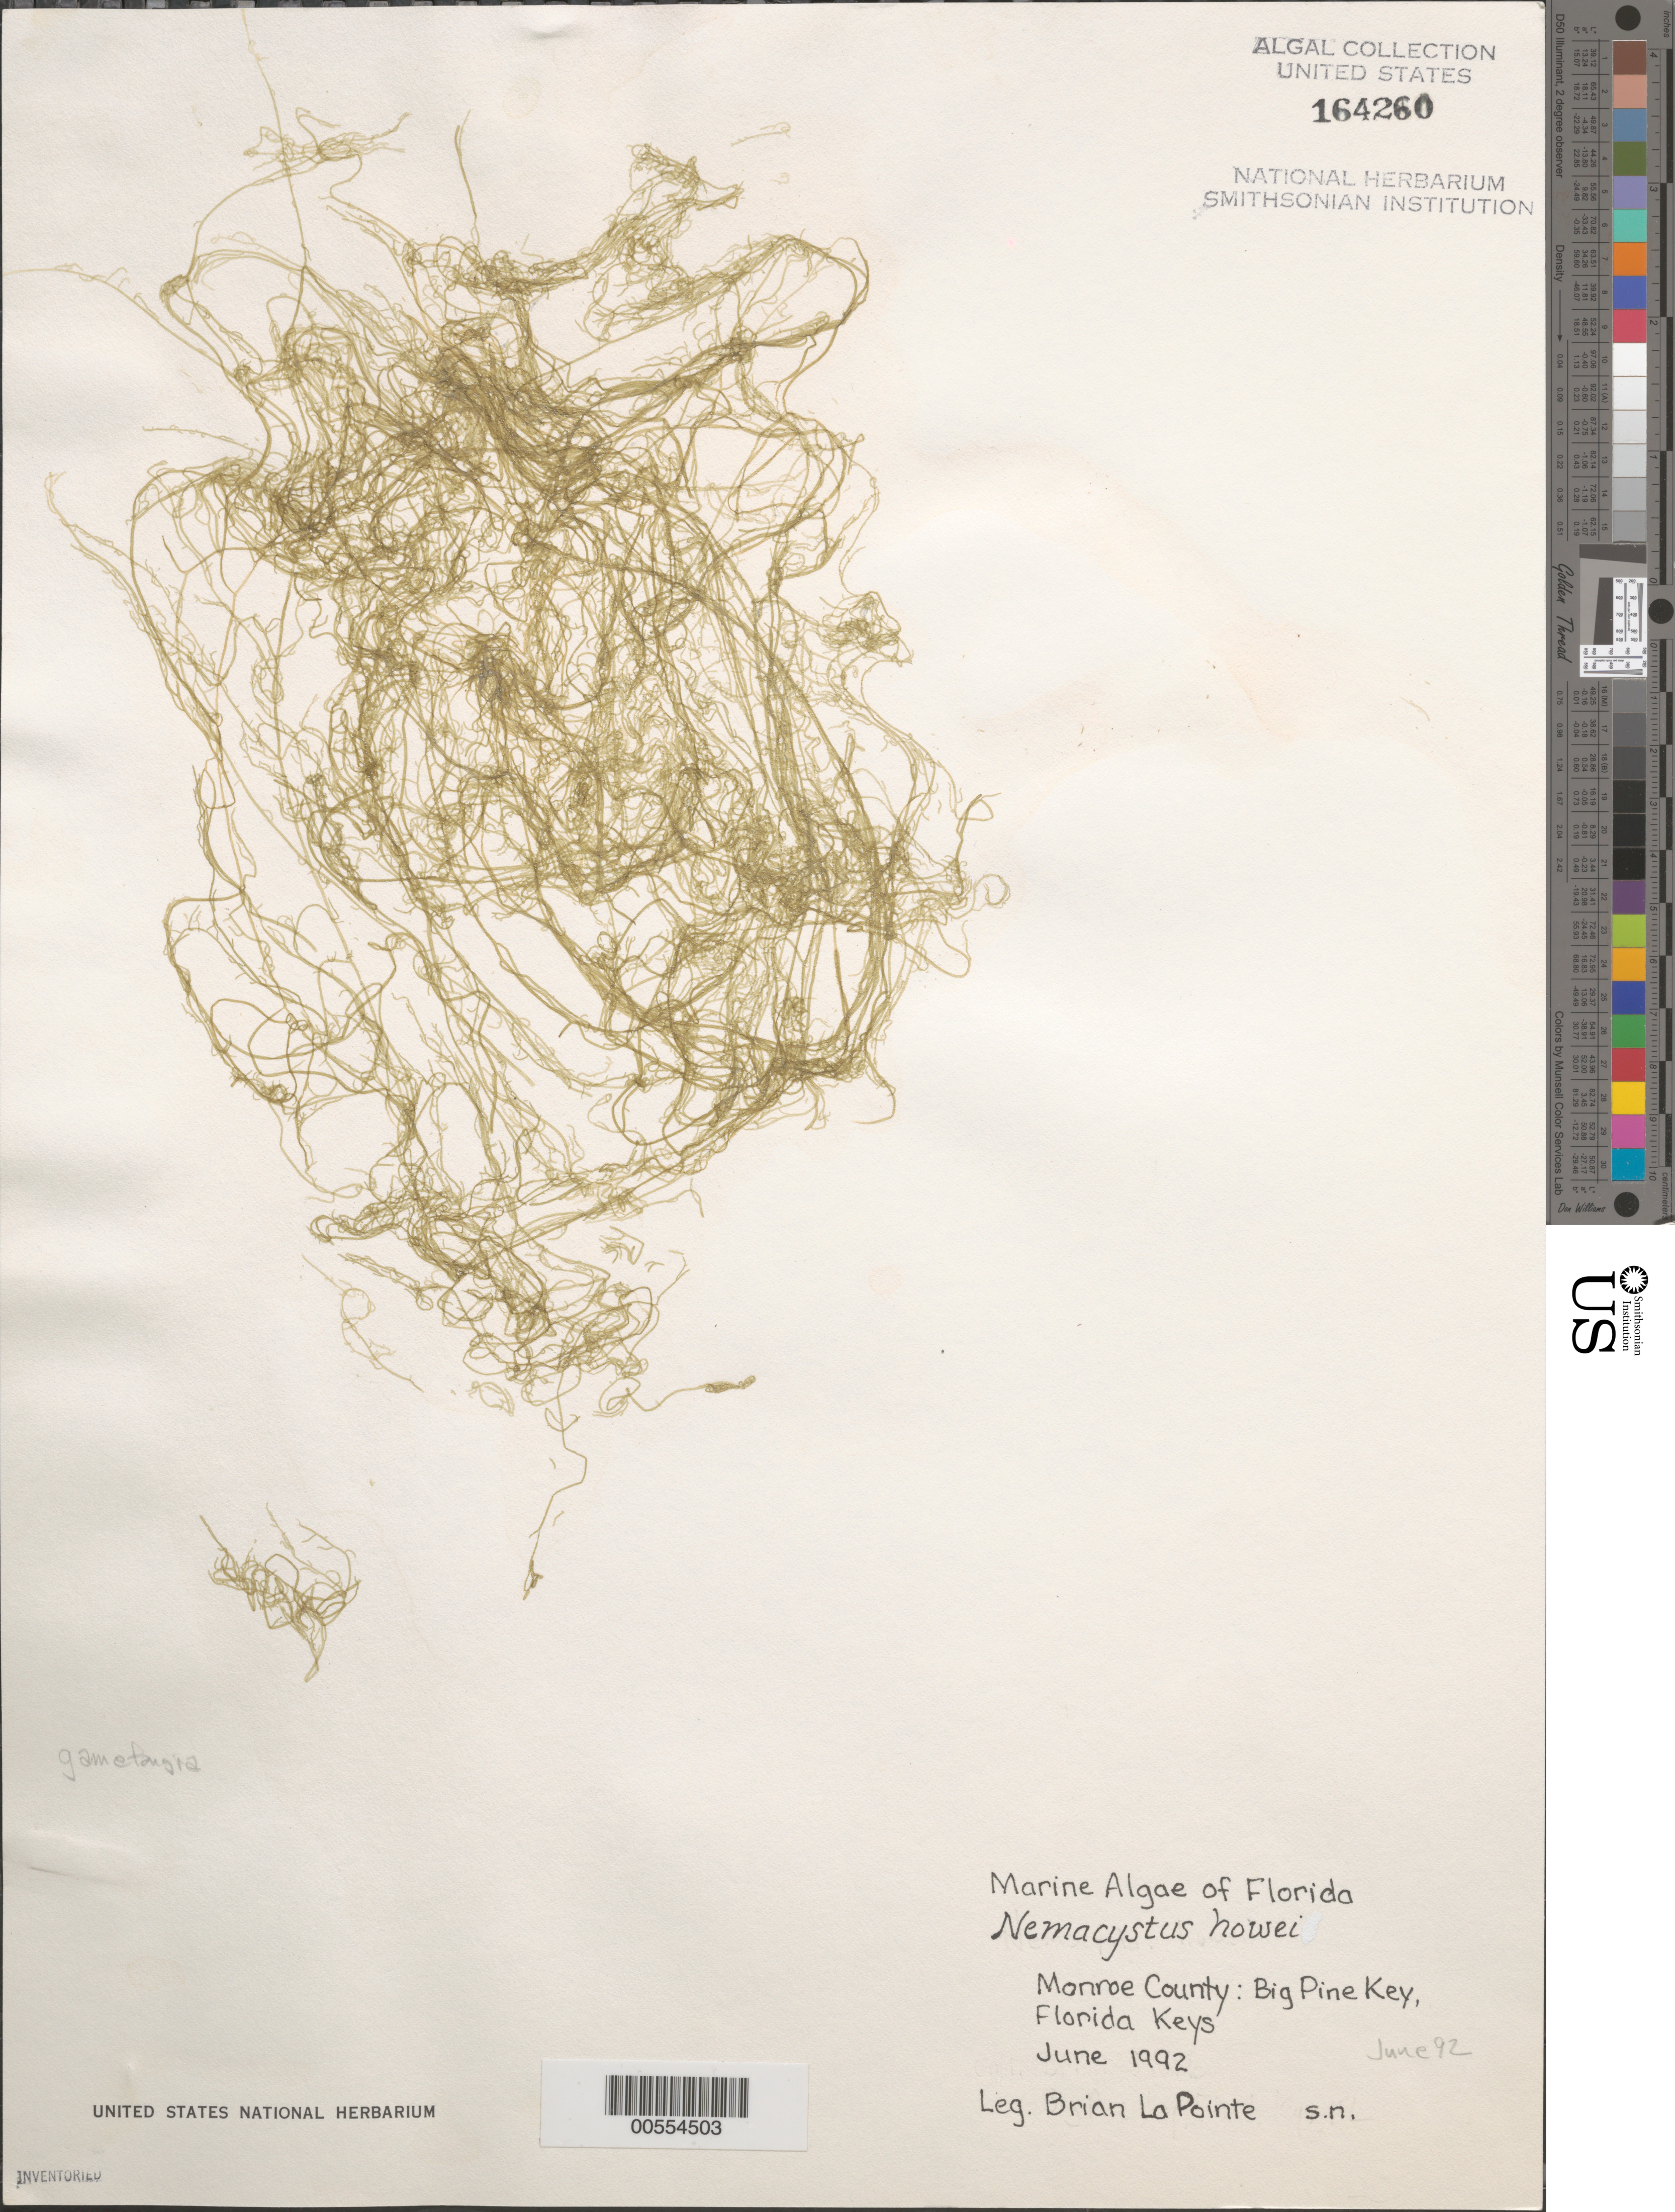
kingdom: Chromista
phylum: Ochrophyta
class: Phaeophyceae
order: Ectocarpales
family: Chordariaceae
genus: Nemacystus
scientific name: Nemacystus howei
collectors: B. La Pointe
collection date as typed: Jun 1992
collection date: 1992-06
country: United States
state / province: Florida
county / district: Monroe County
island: Big Pine Key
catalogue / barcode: US 164260